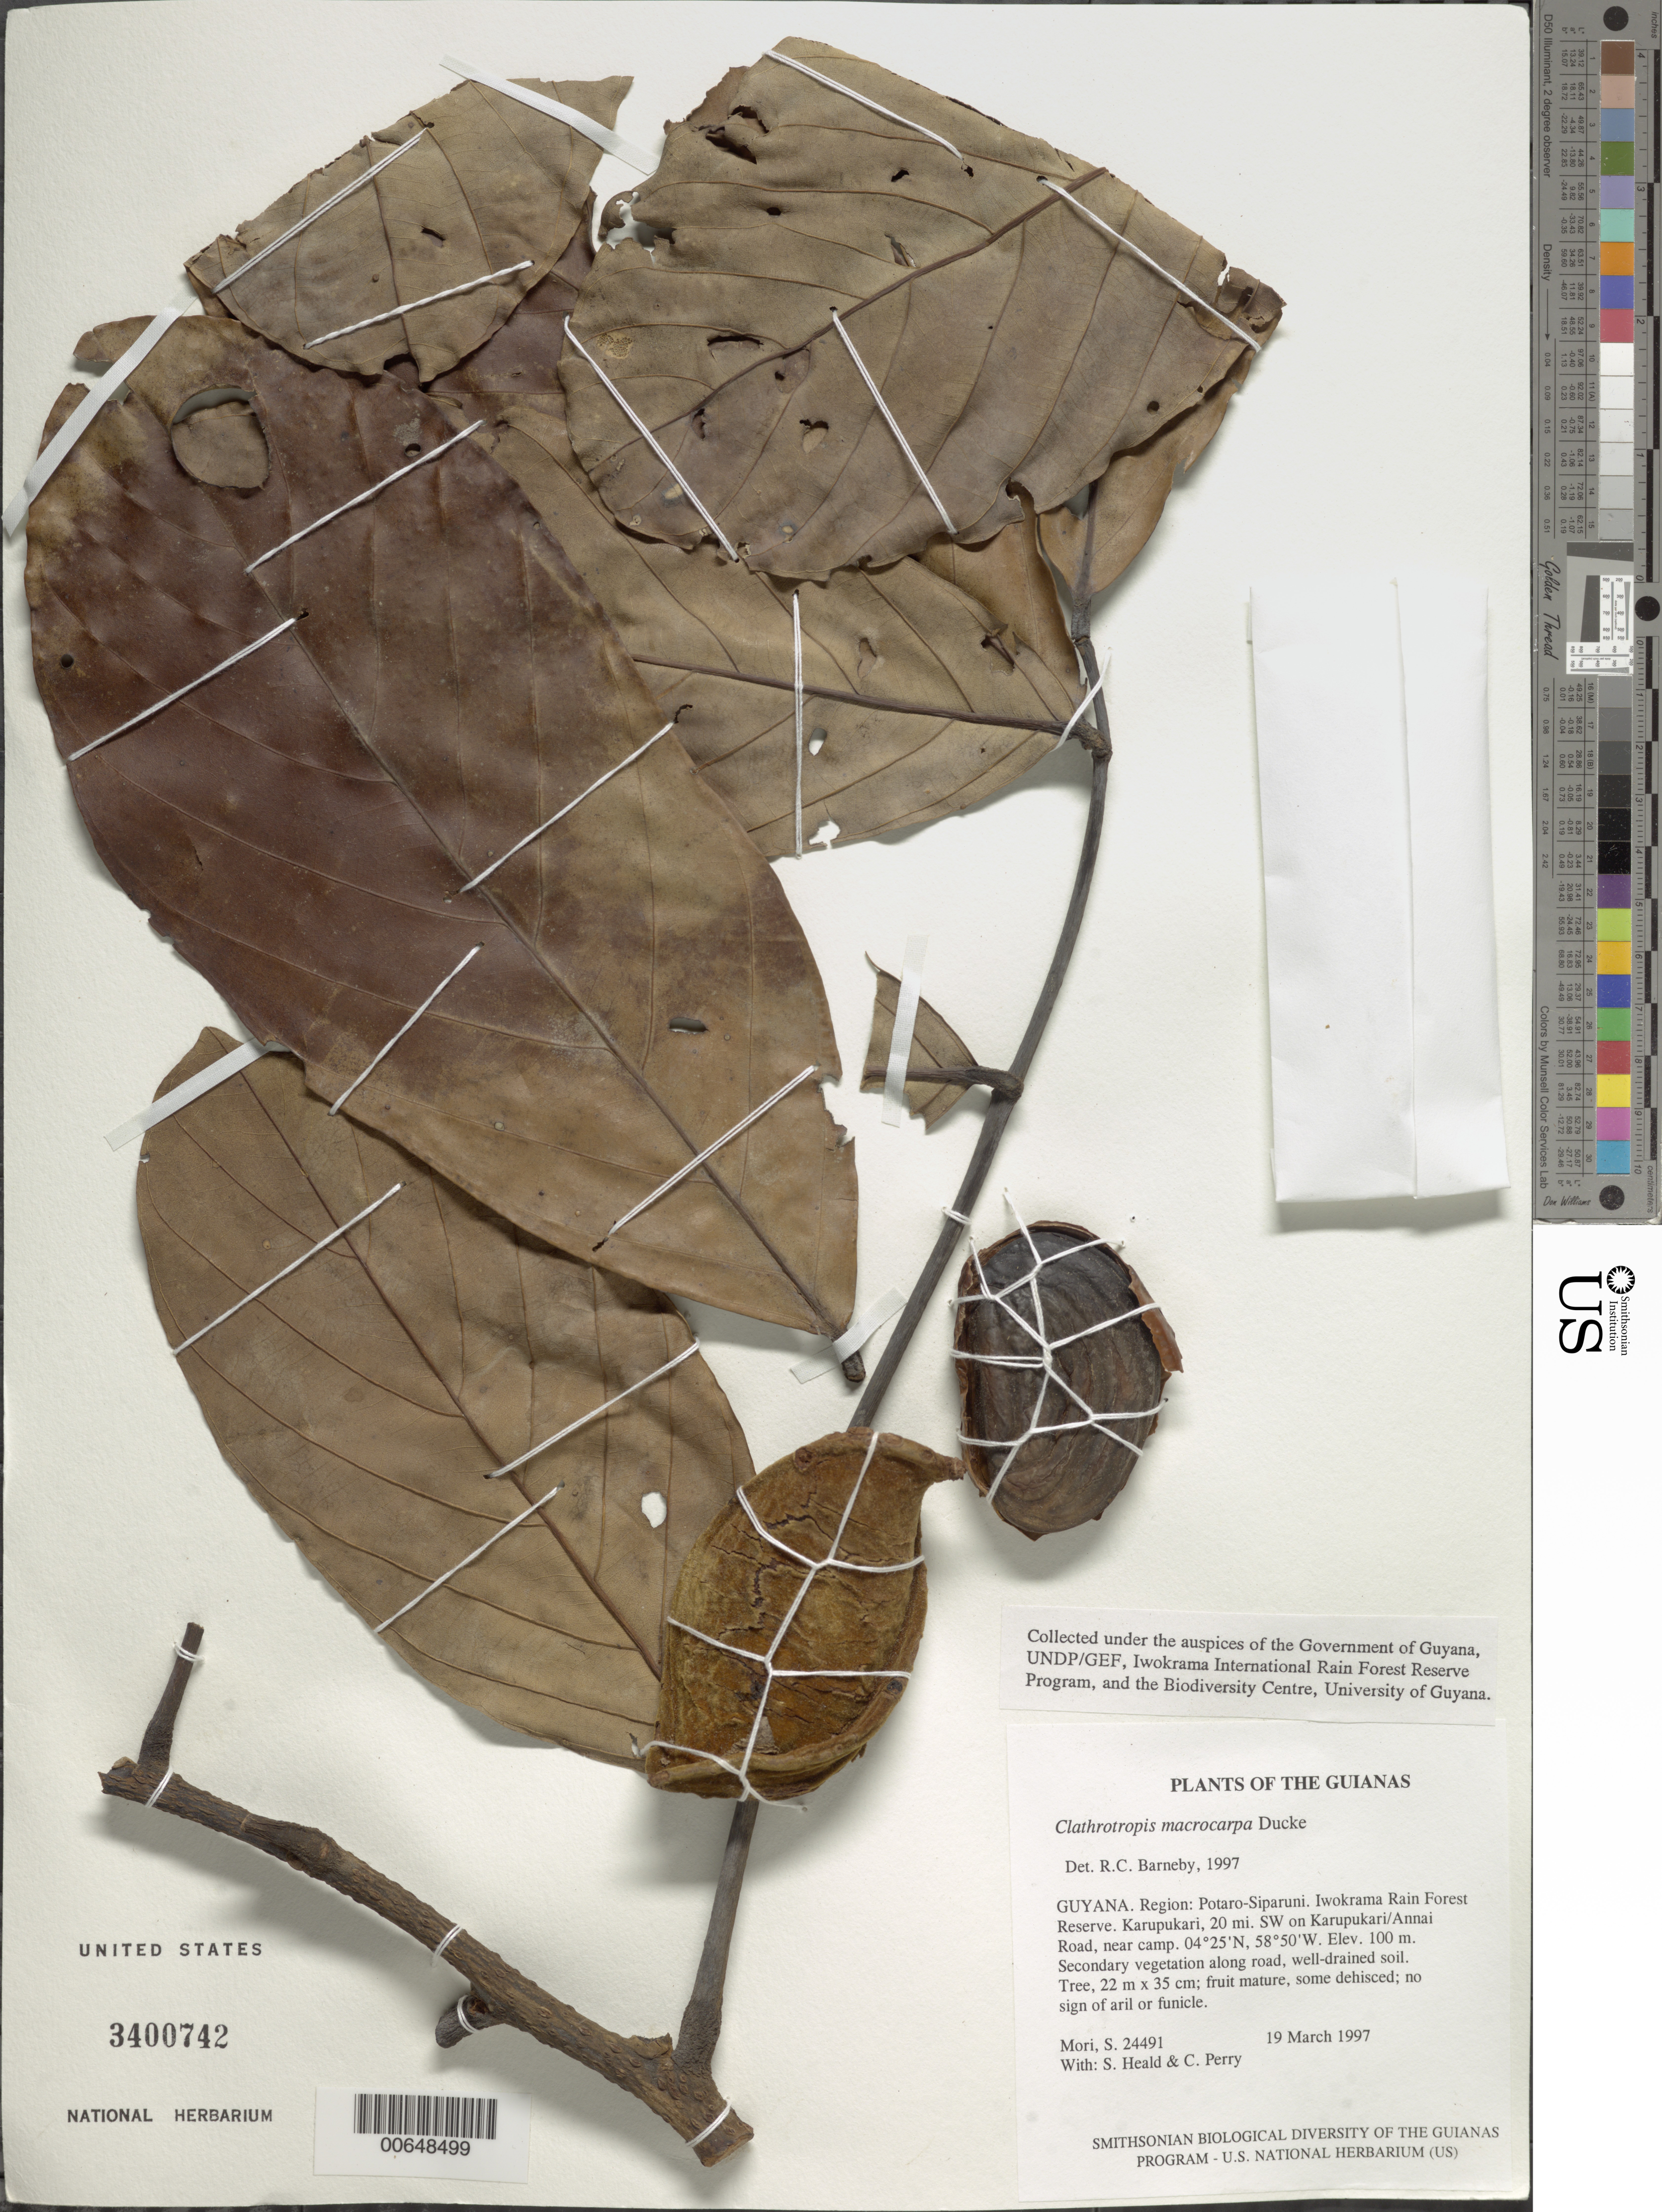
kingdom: Plantae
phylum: Tracheophyta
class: Magnoliopsida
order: Fabales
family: Fabaceae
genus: Clathrotropis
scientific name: Clathrotropis macrocarpa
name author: Ducke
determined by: Barneby, Rupert C., (NY)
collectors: S. Mori, S. Heald & C. Perry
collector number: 24491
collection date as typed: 19 March 1997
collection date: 1997-03-19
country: Guyana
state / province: Potaro-Siparuni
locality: Iwokrama Rain Forest Reserve. Karupukari, 20 mi. SW on Karupukari/Annai Road, near camp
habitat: Secondary vegetation along road, well-drained soil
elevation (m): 100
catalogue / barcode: US 3400742